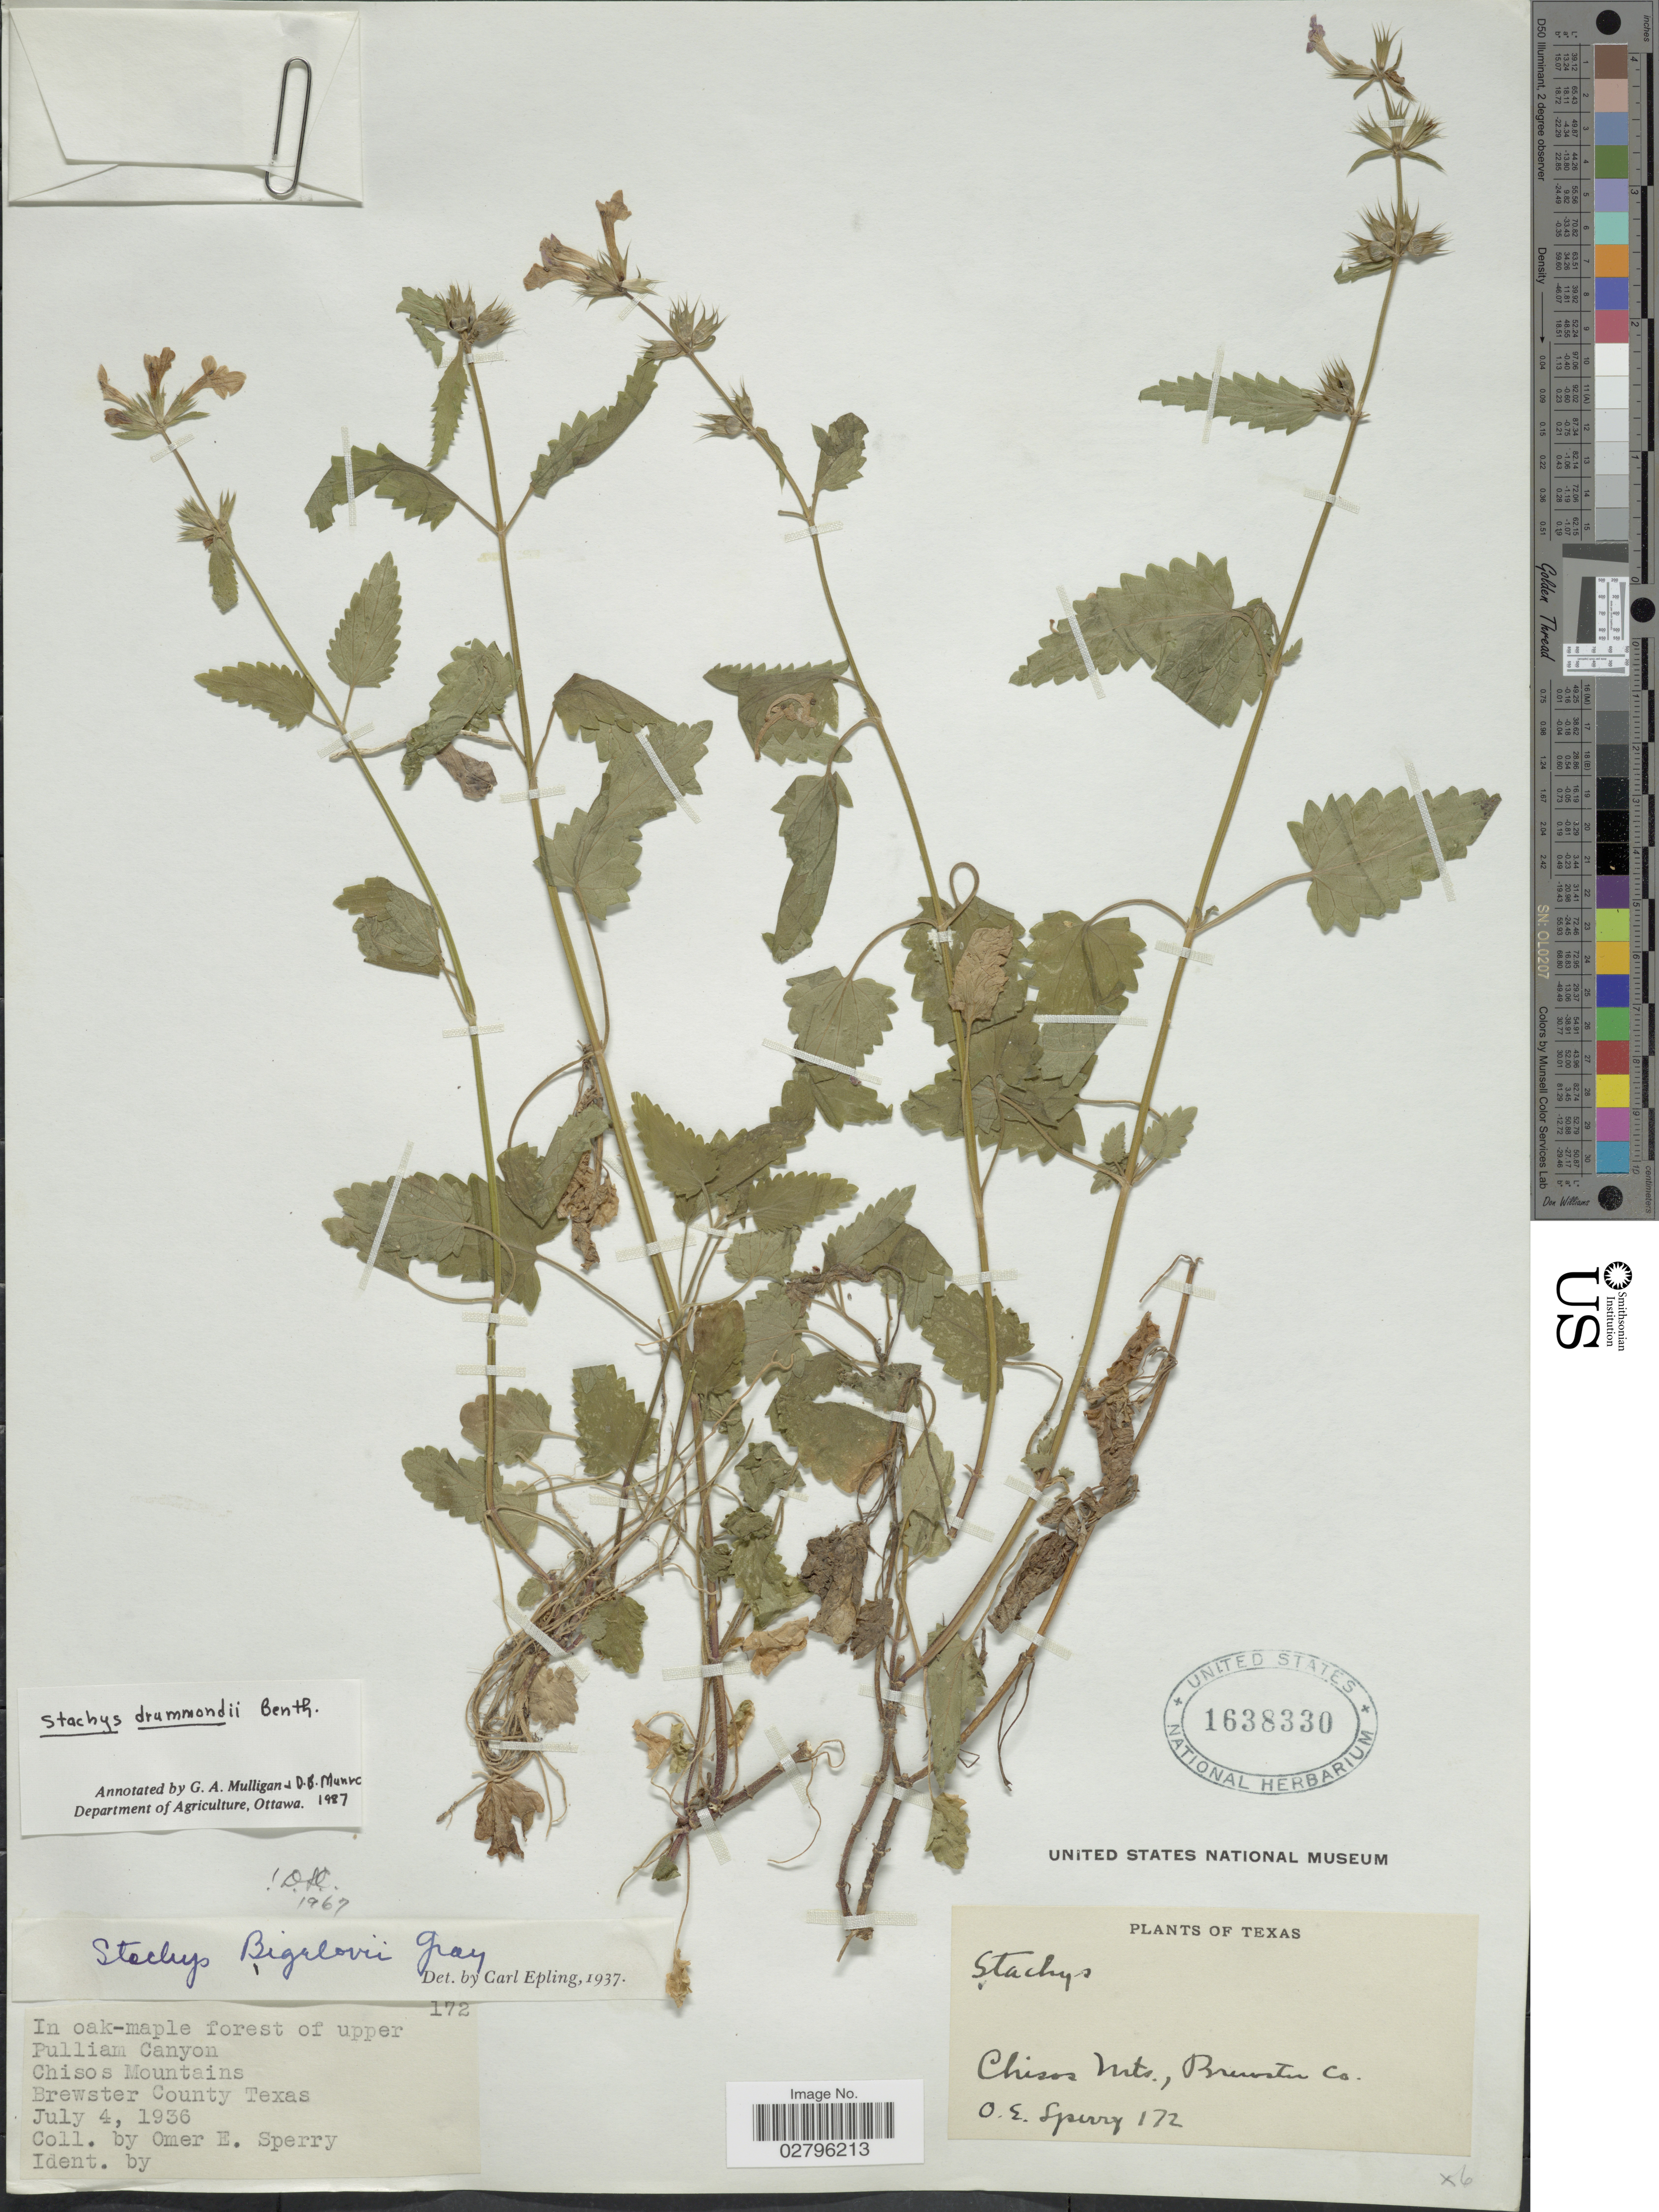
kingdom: Plantae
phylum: Tracheophyta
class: Magnoliopsida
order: Lamiales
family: Lamiaceae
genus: Stachys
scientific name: Stachys drummondii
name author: Benth.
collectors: O. E. Sperry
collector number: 172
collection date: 1936-07-04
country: United States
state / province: Texas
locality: In oak-maple forest of upper Pulliam Canyon, Chisos Mountains, Brewster County Texas.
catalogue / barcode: US 1638330